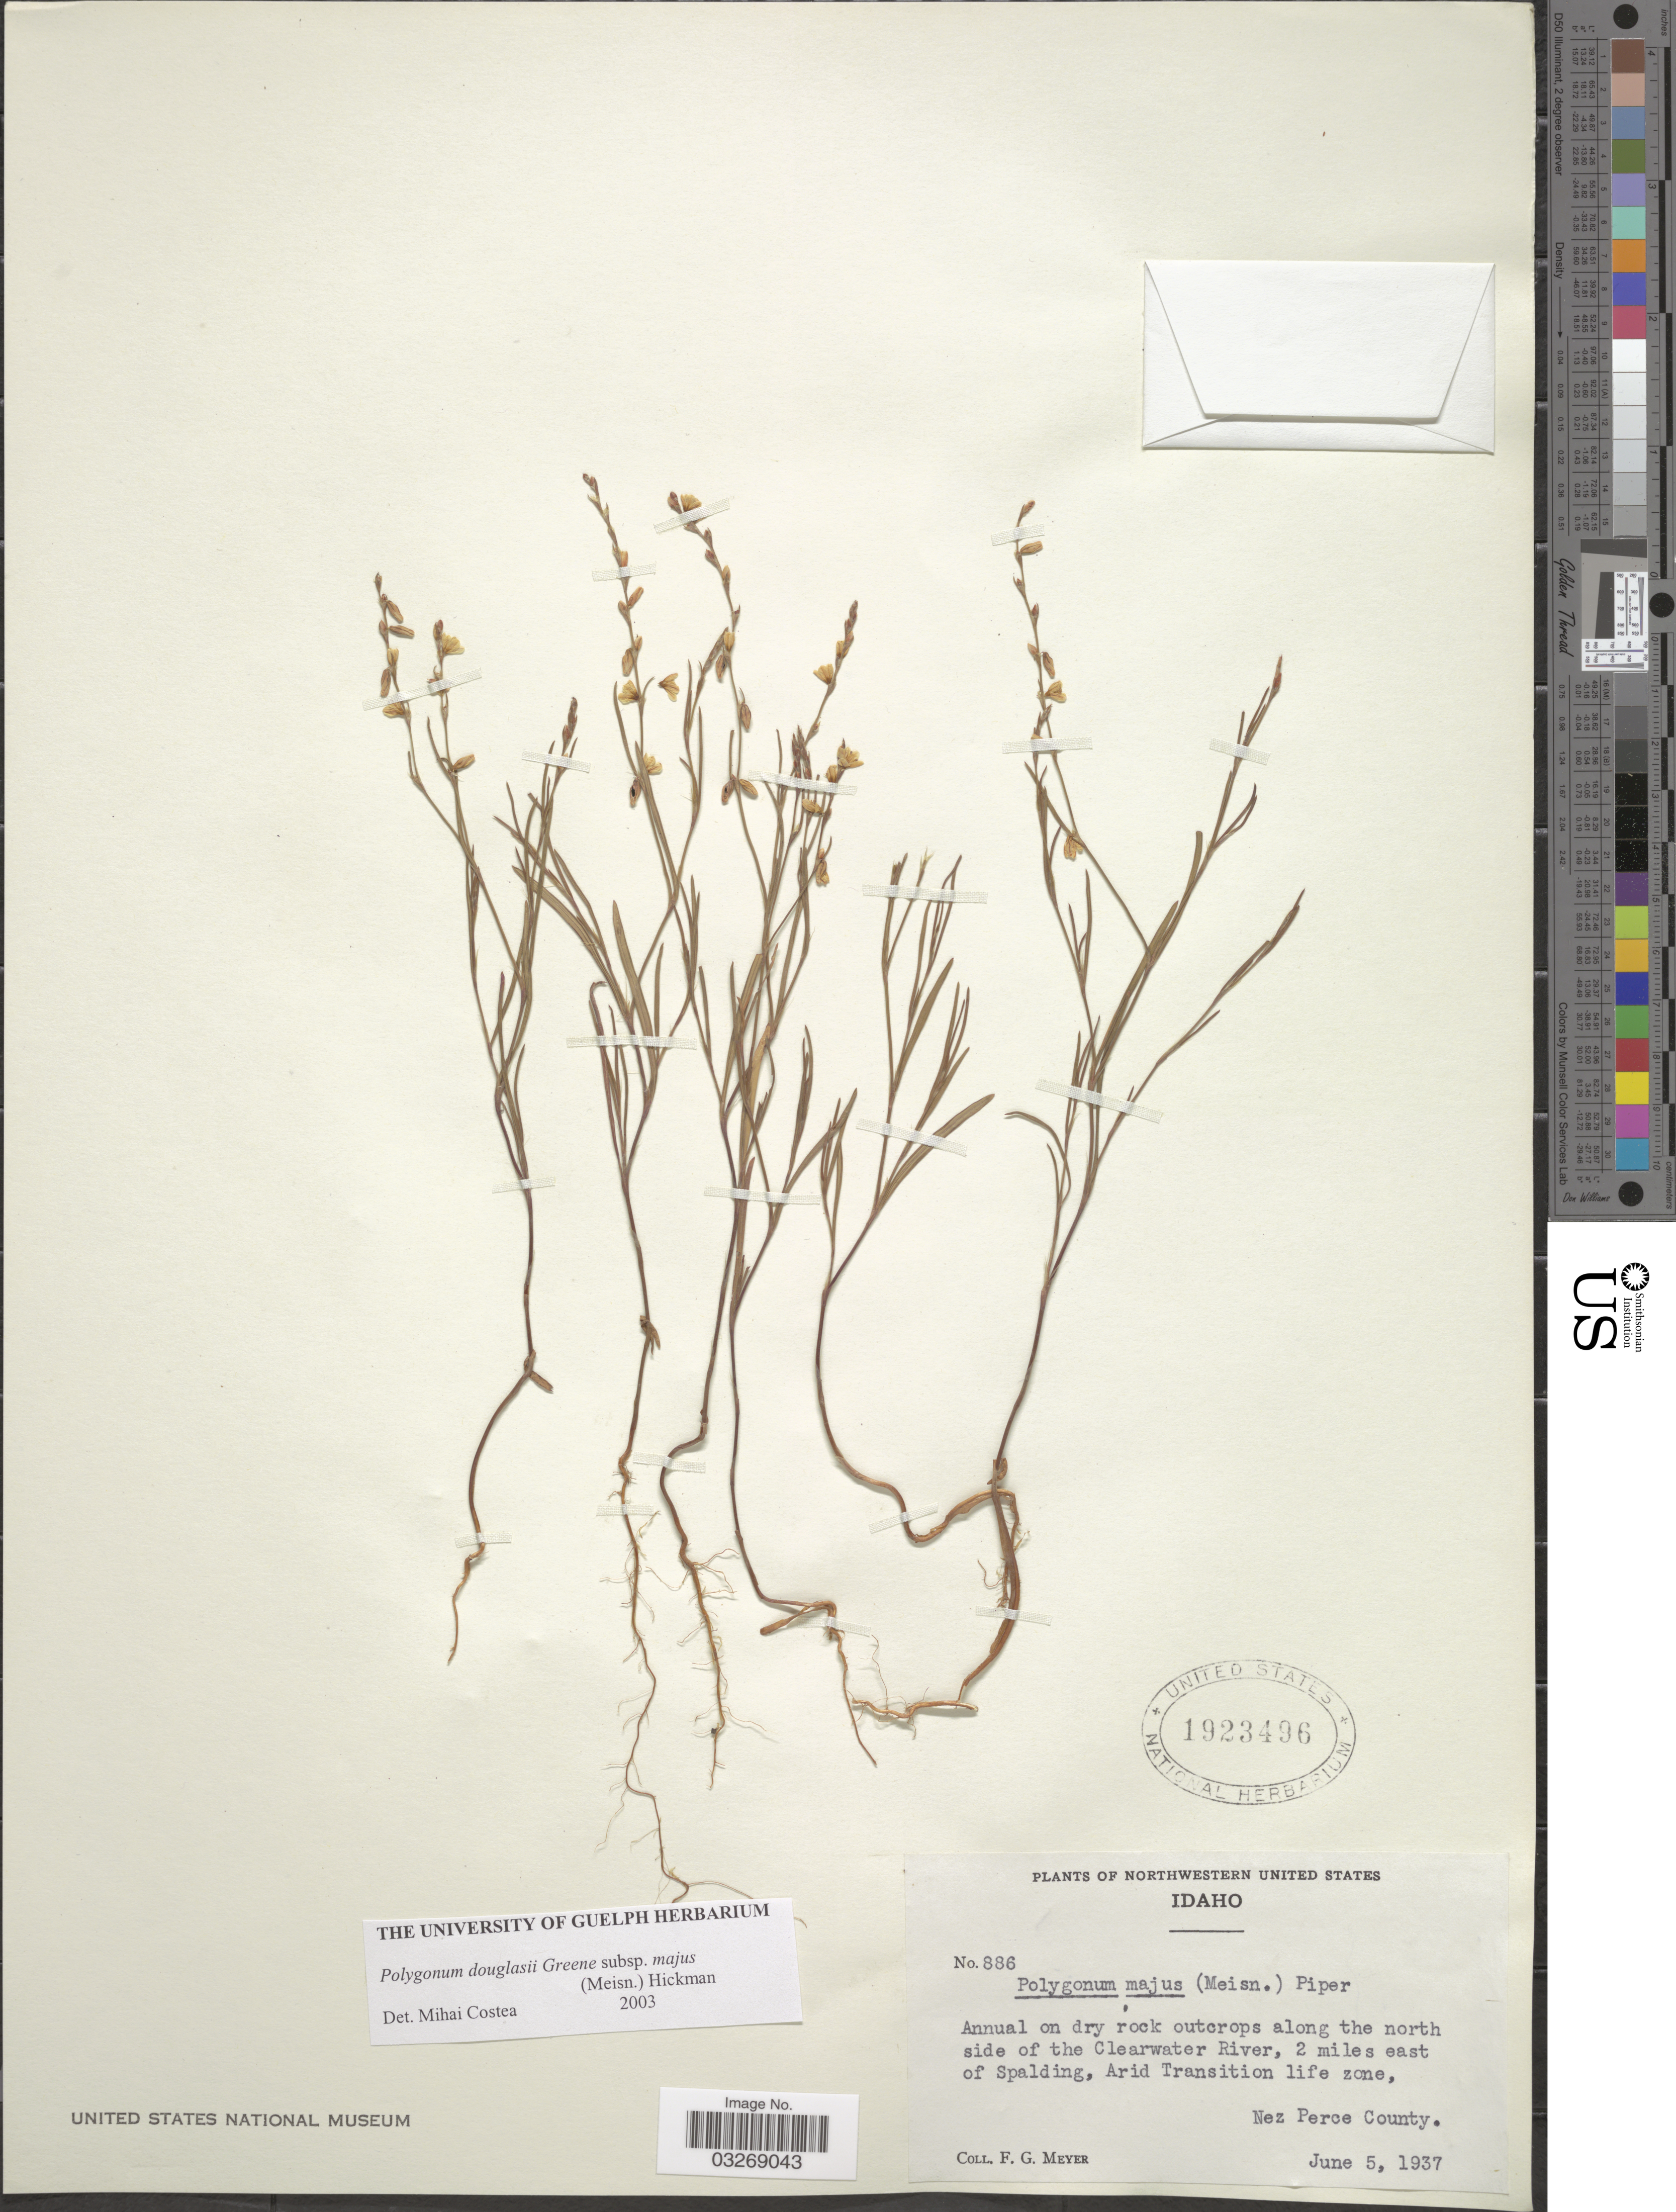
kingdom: Plantae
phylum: Tracheophyta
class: Magnoliopsida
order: Caryophyllales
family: Polygonaceae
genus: Polygonum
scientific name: Polygonum douglasii subsp. majus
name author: (Meisn.) Hickman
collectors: F. G. Meyer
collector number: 886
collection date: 1937-06-05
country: United States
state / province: Idaho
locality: Northwestern United States. Annual on dry rock outcrops along the north side of the Clearwater River, 2 miles east of Spalding, Arid Transition life zone, Nez Perce County.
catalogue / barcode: US 1923496